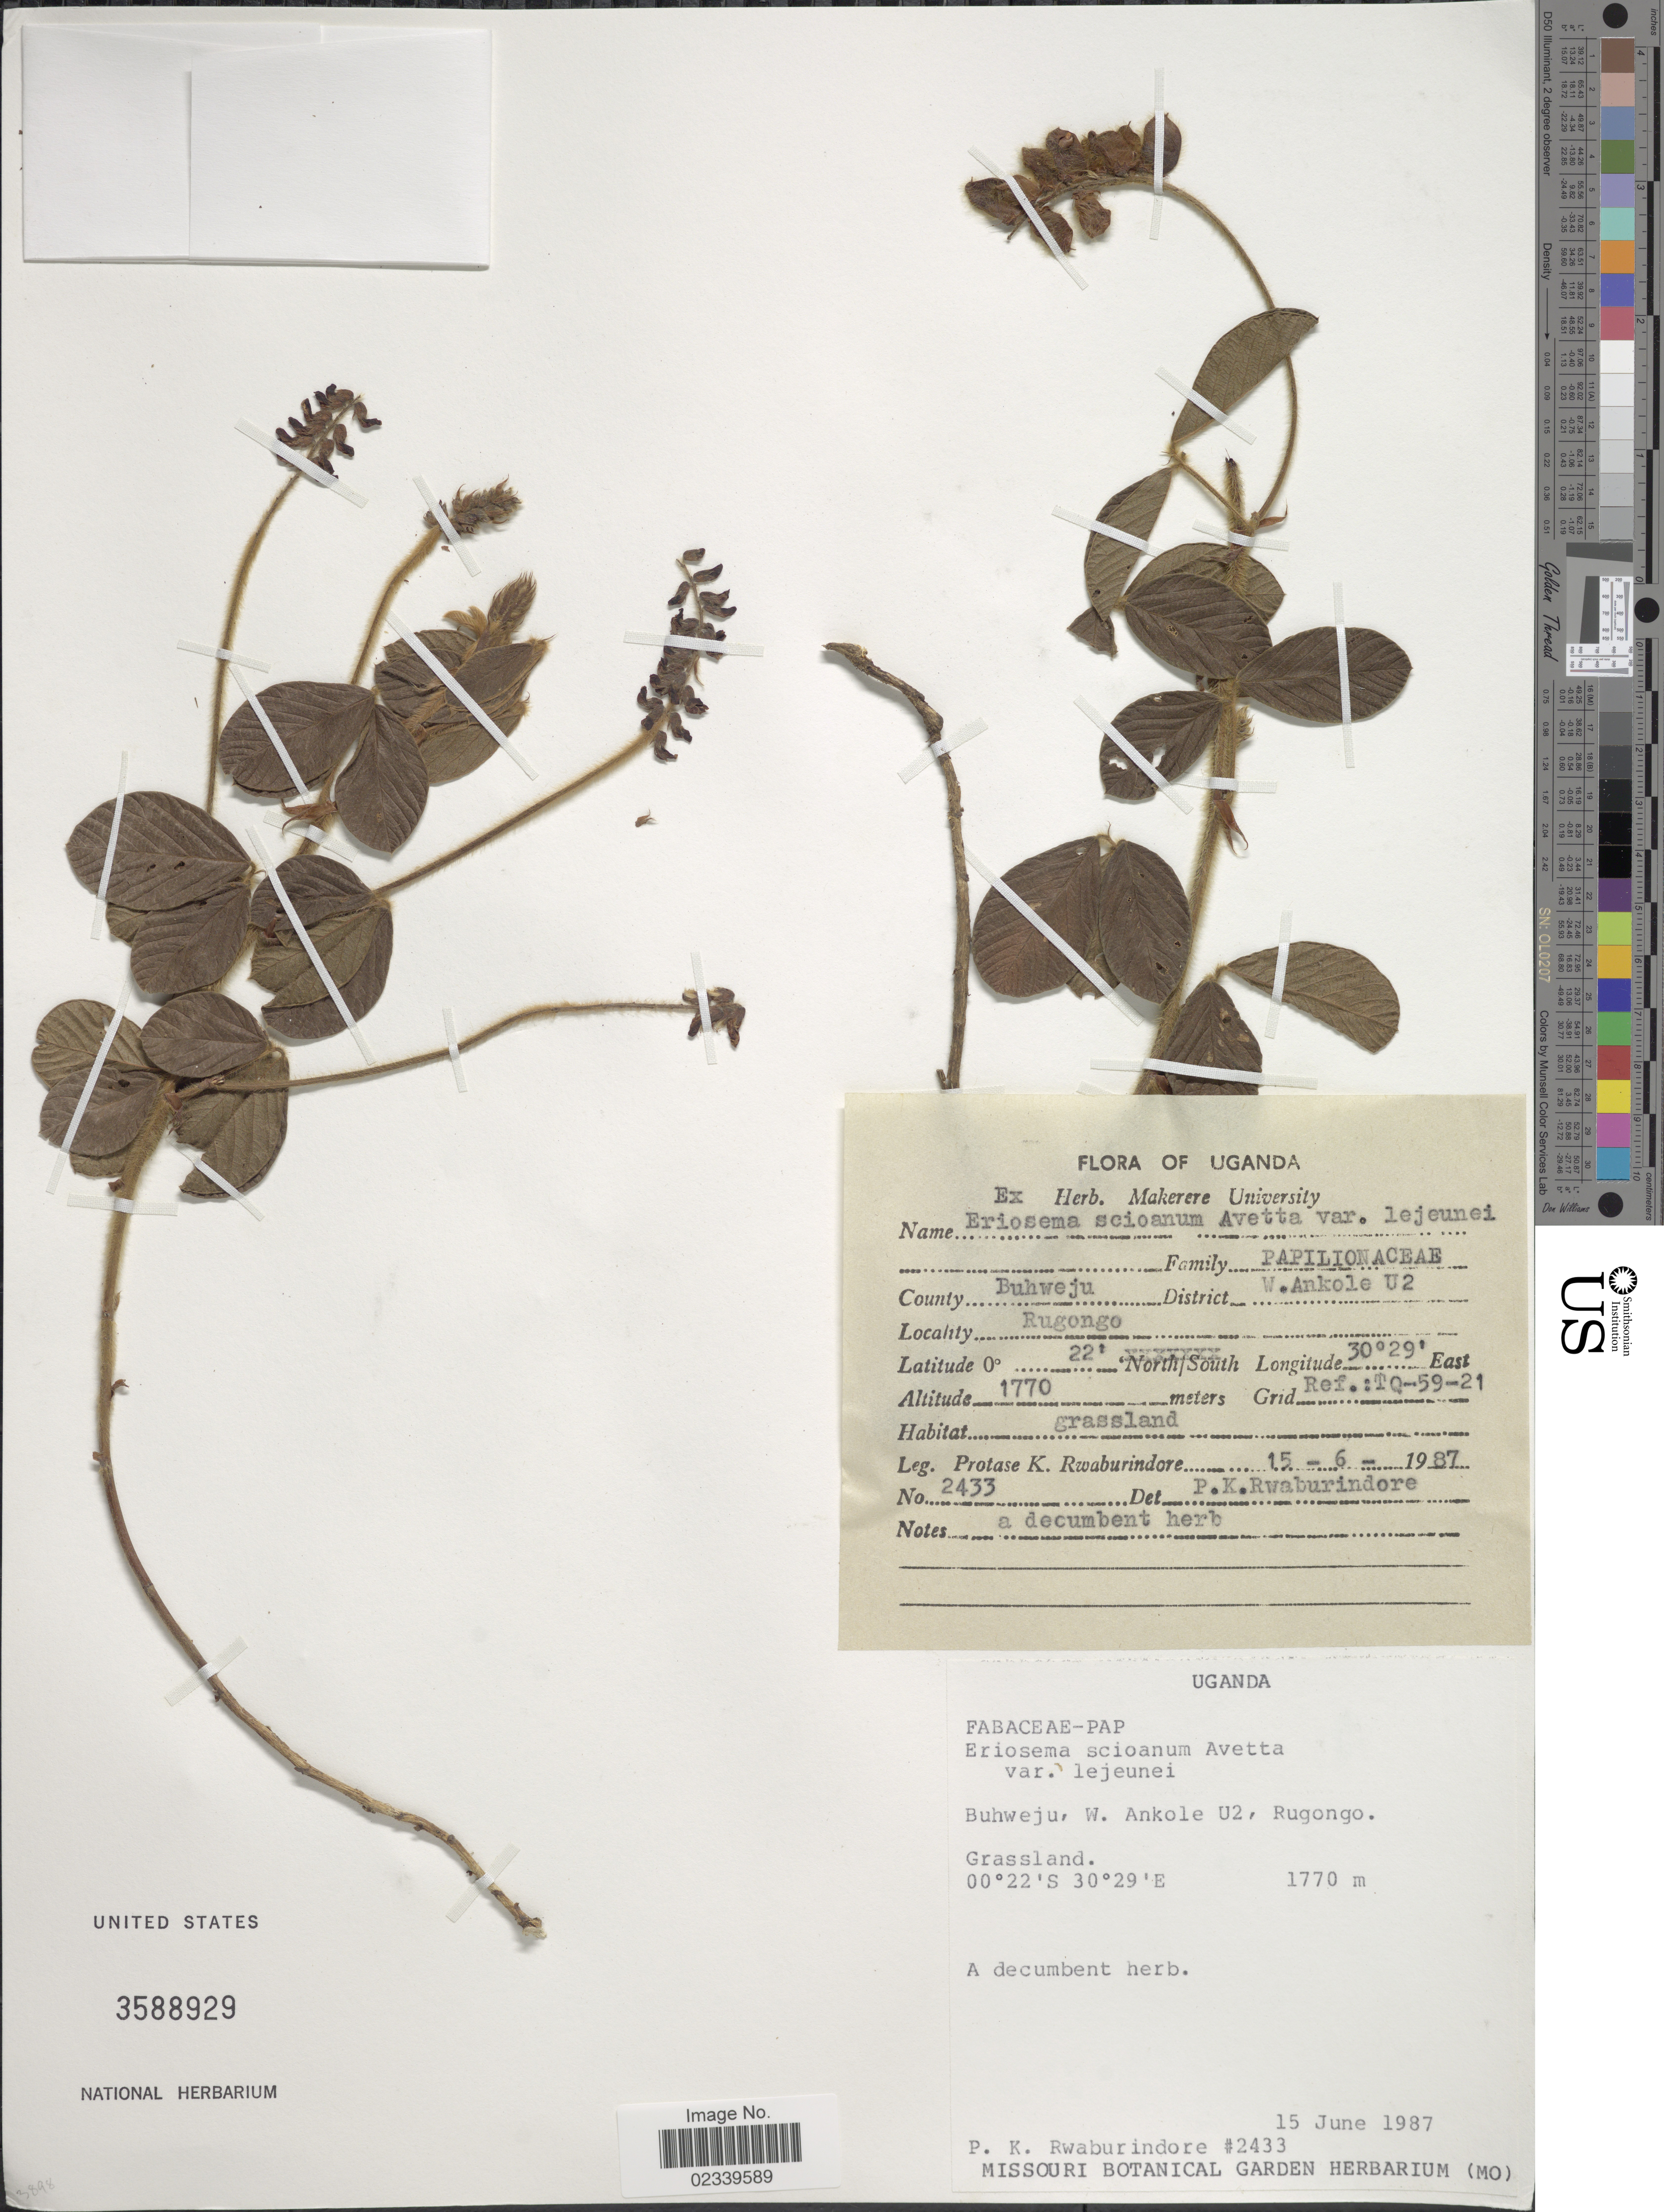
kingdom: Plantae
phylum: Tracheophyta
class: Magnoliopsida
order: Fabales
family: Fabaceae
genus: Erythrina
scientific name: Erythrina lysistemon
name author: Hutch.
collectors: P. Rwaburindore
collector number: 2433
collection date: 1987-06-15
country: Uganda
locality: Buhweju, W. Ankole U2, Rugongo, Grid Ref.: TQ-59-21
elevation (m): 1770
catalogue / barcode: US 3588929